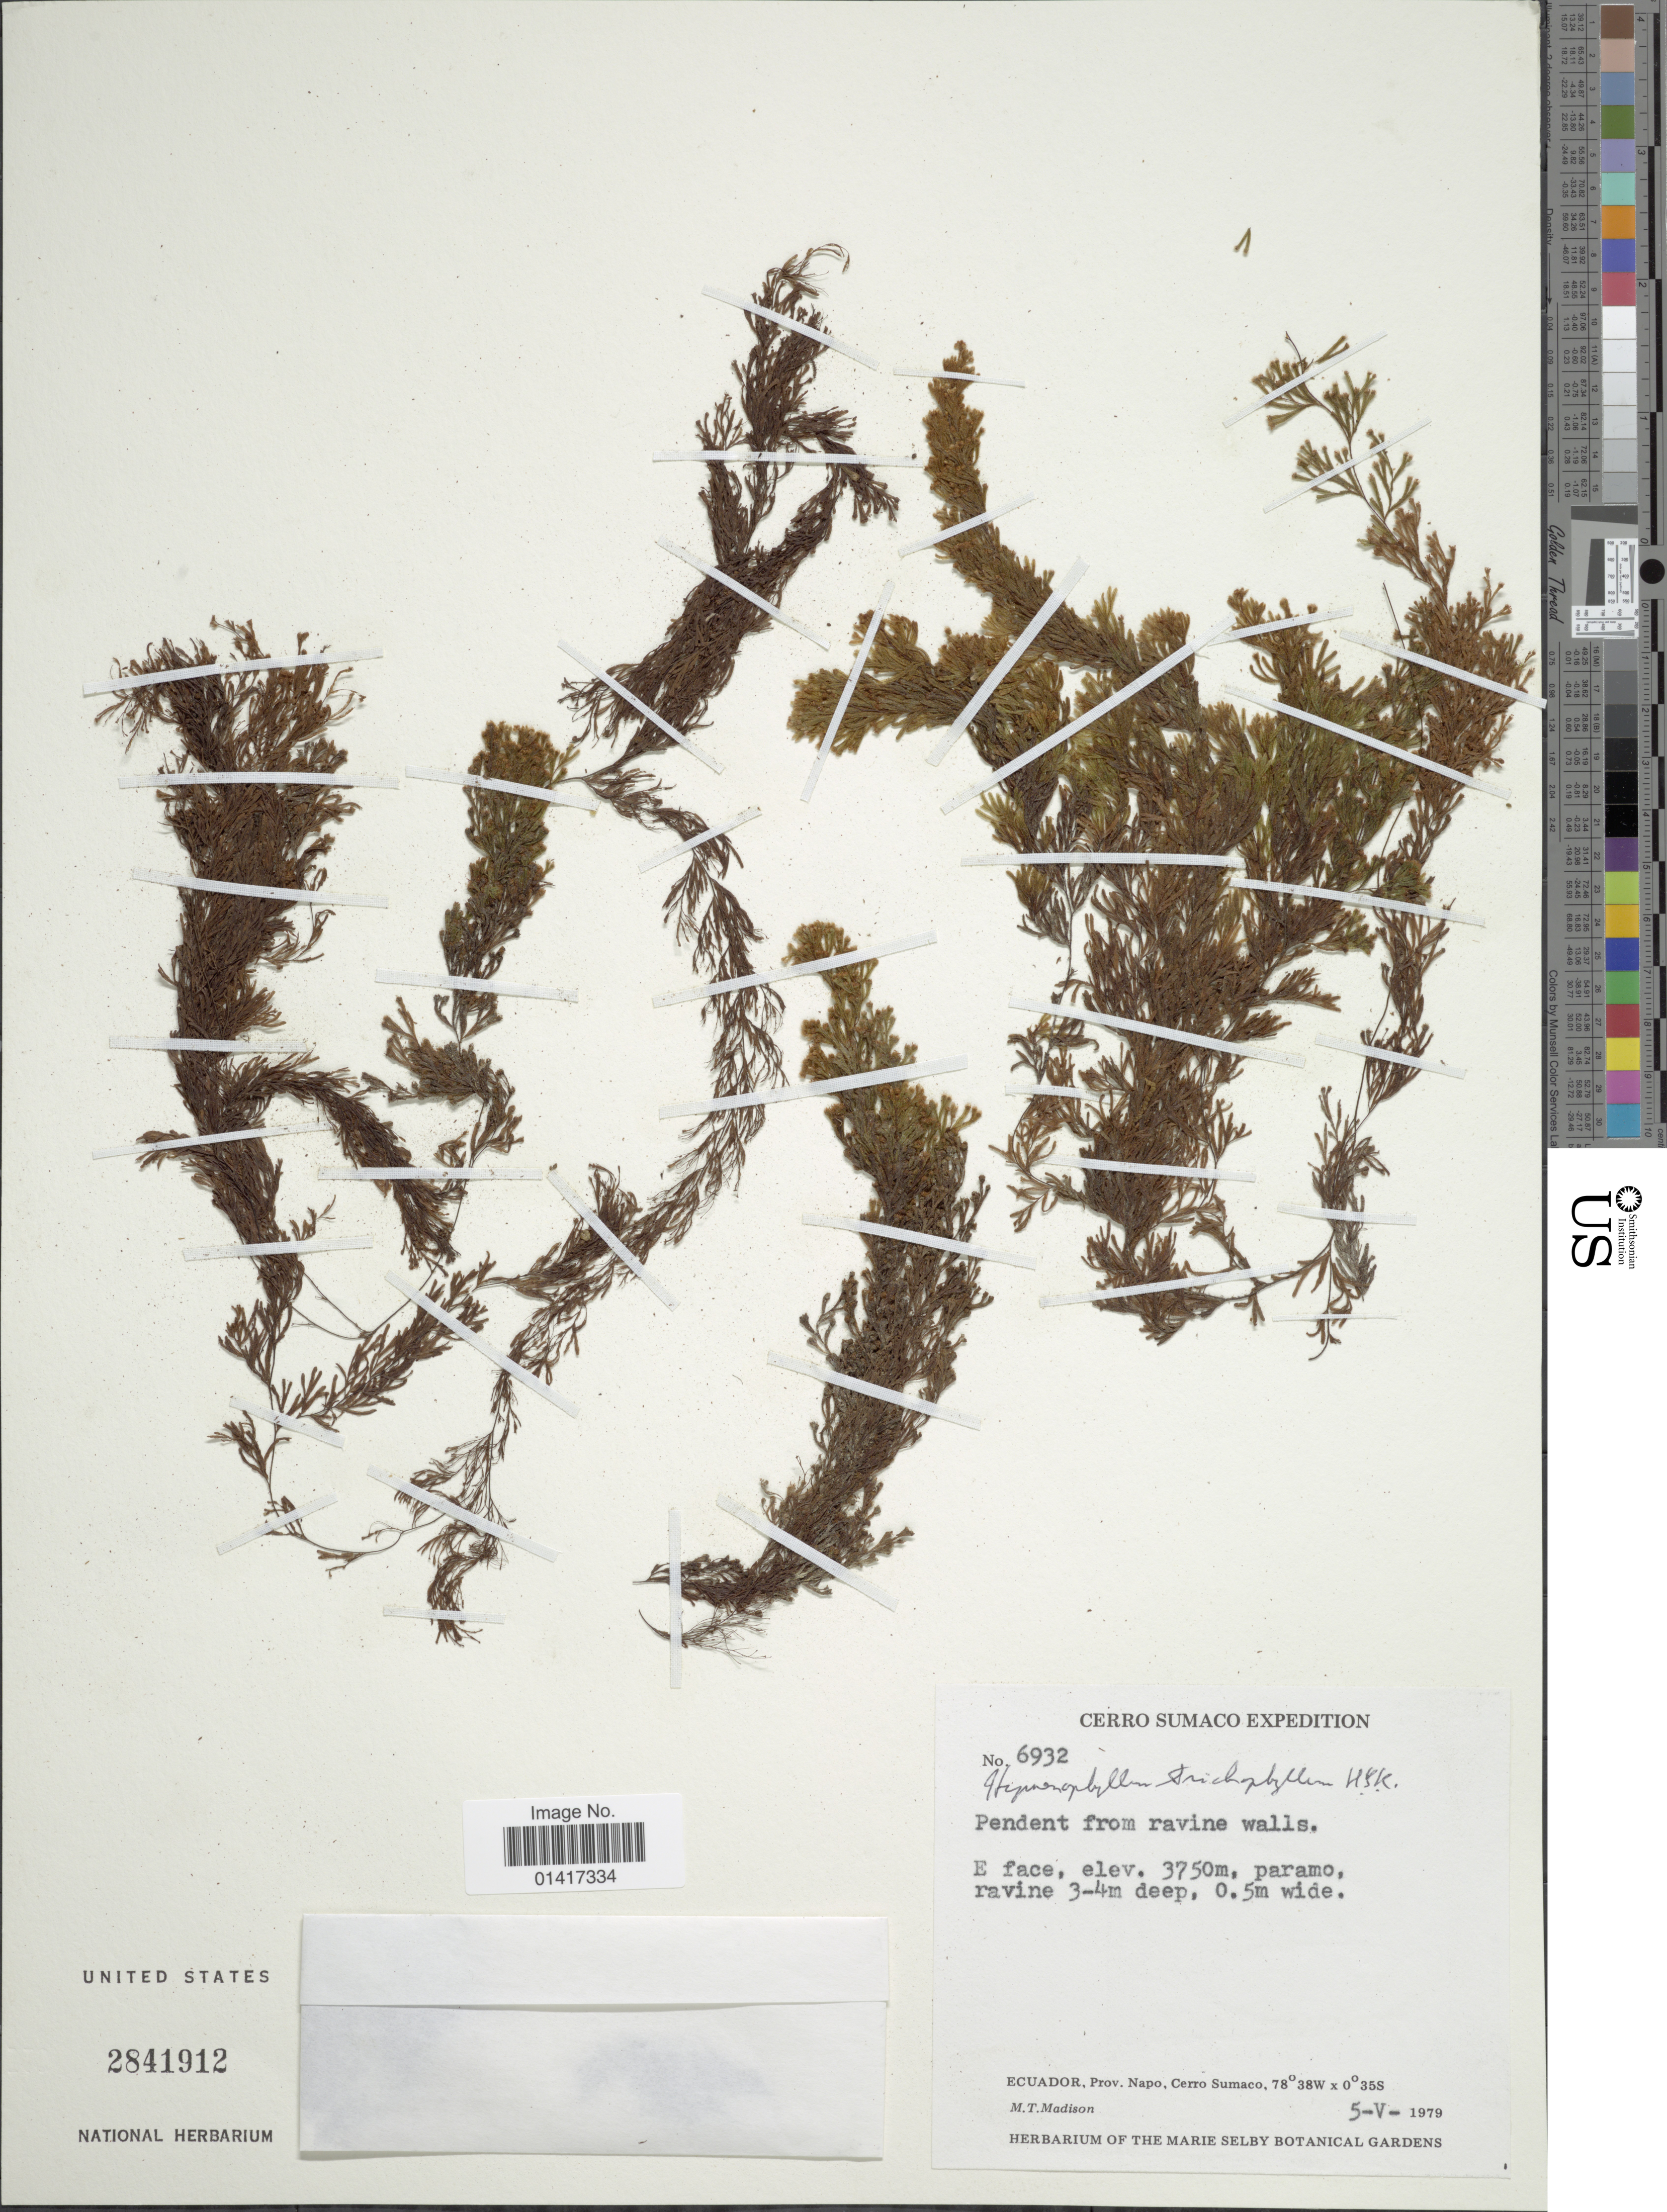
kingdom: Plantae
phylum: Tracheophyta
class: Polypodiopsida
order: Hymenophyllales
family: Hymenophyllaceae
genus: Hymenophyllum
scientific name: Hymenophyllum trichophyllum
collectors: M. T. Madison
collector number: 6932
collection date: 1979-05-05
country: Ecuador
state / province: Napo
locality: Cerro Sumaco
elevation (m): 3750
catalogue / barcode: US 2841912